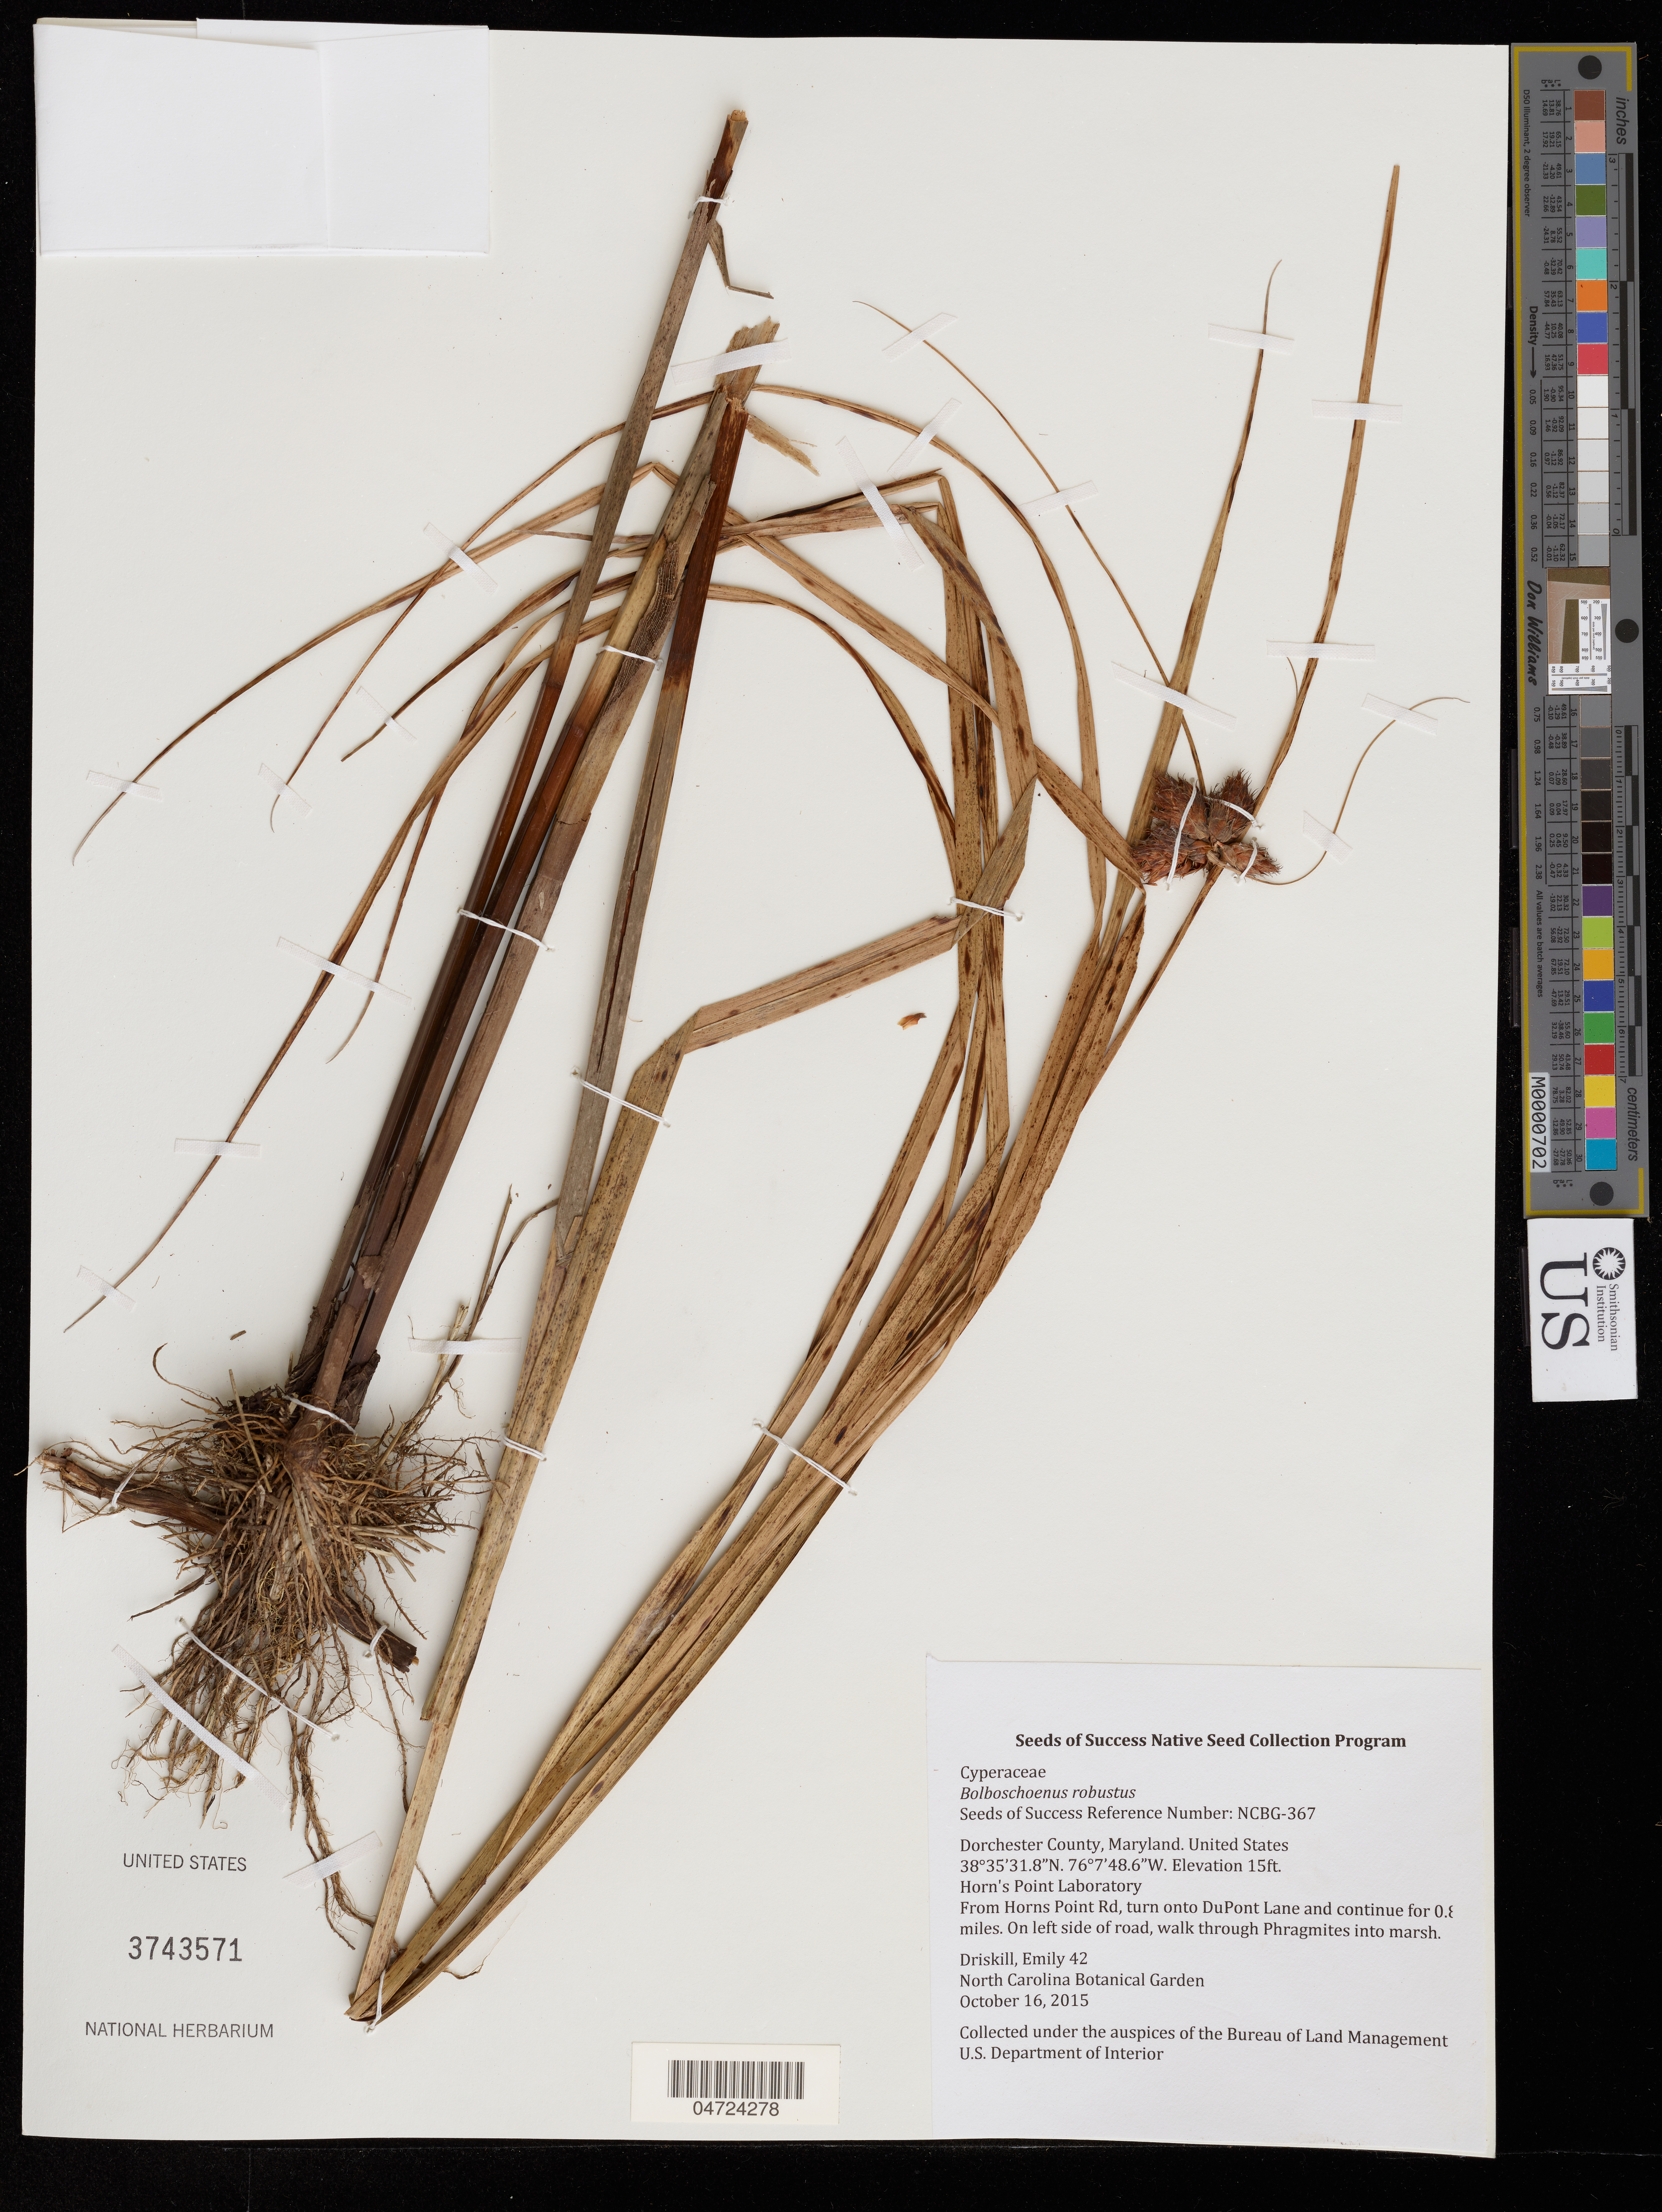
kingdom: Plantae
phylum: Tracheophyta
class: Liliopsida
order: Poales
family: Cyperaceae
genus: Bolboschoenus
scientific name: Bolboschoenus robustus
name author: (Pursh) Soják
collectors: E. Driskill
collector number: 42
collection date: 2015-10-16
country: United States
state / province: Maryland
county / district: Dorchester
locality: Dorchester County. Horn's Point Laboratory. From Horns Point Rd, turn onto DuPont Lane and continue for 0.8 miles. On left side of road, walk through Phragmites into marsh.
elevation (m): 5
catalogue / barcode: US 3743571